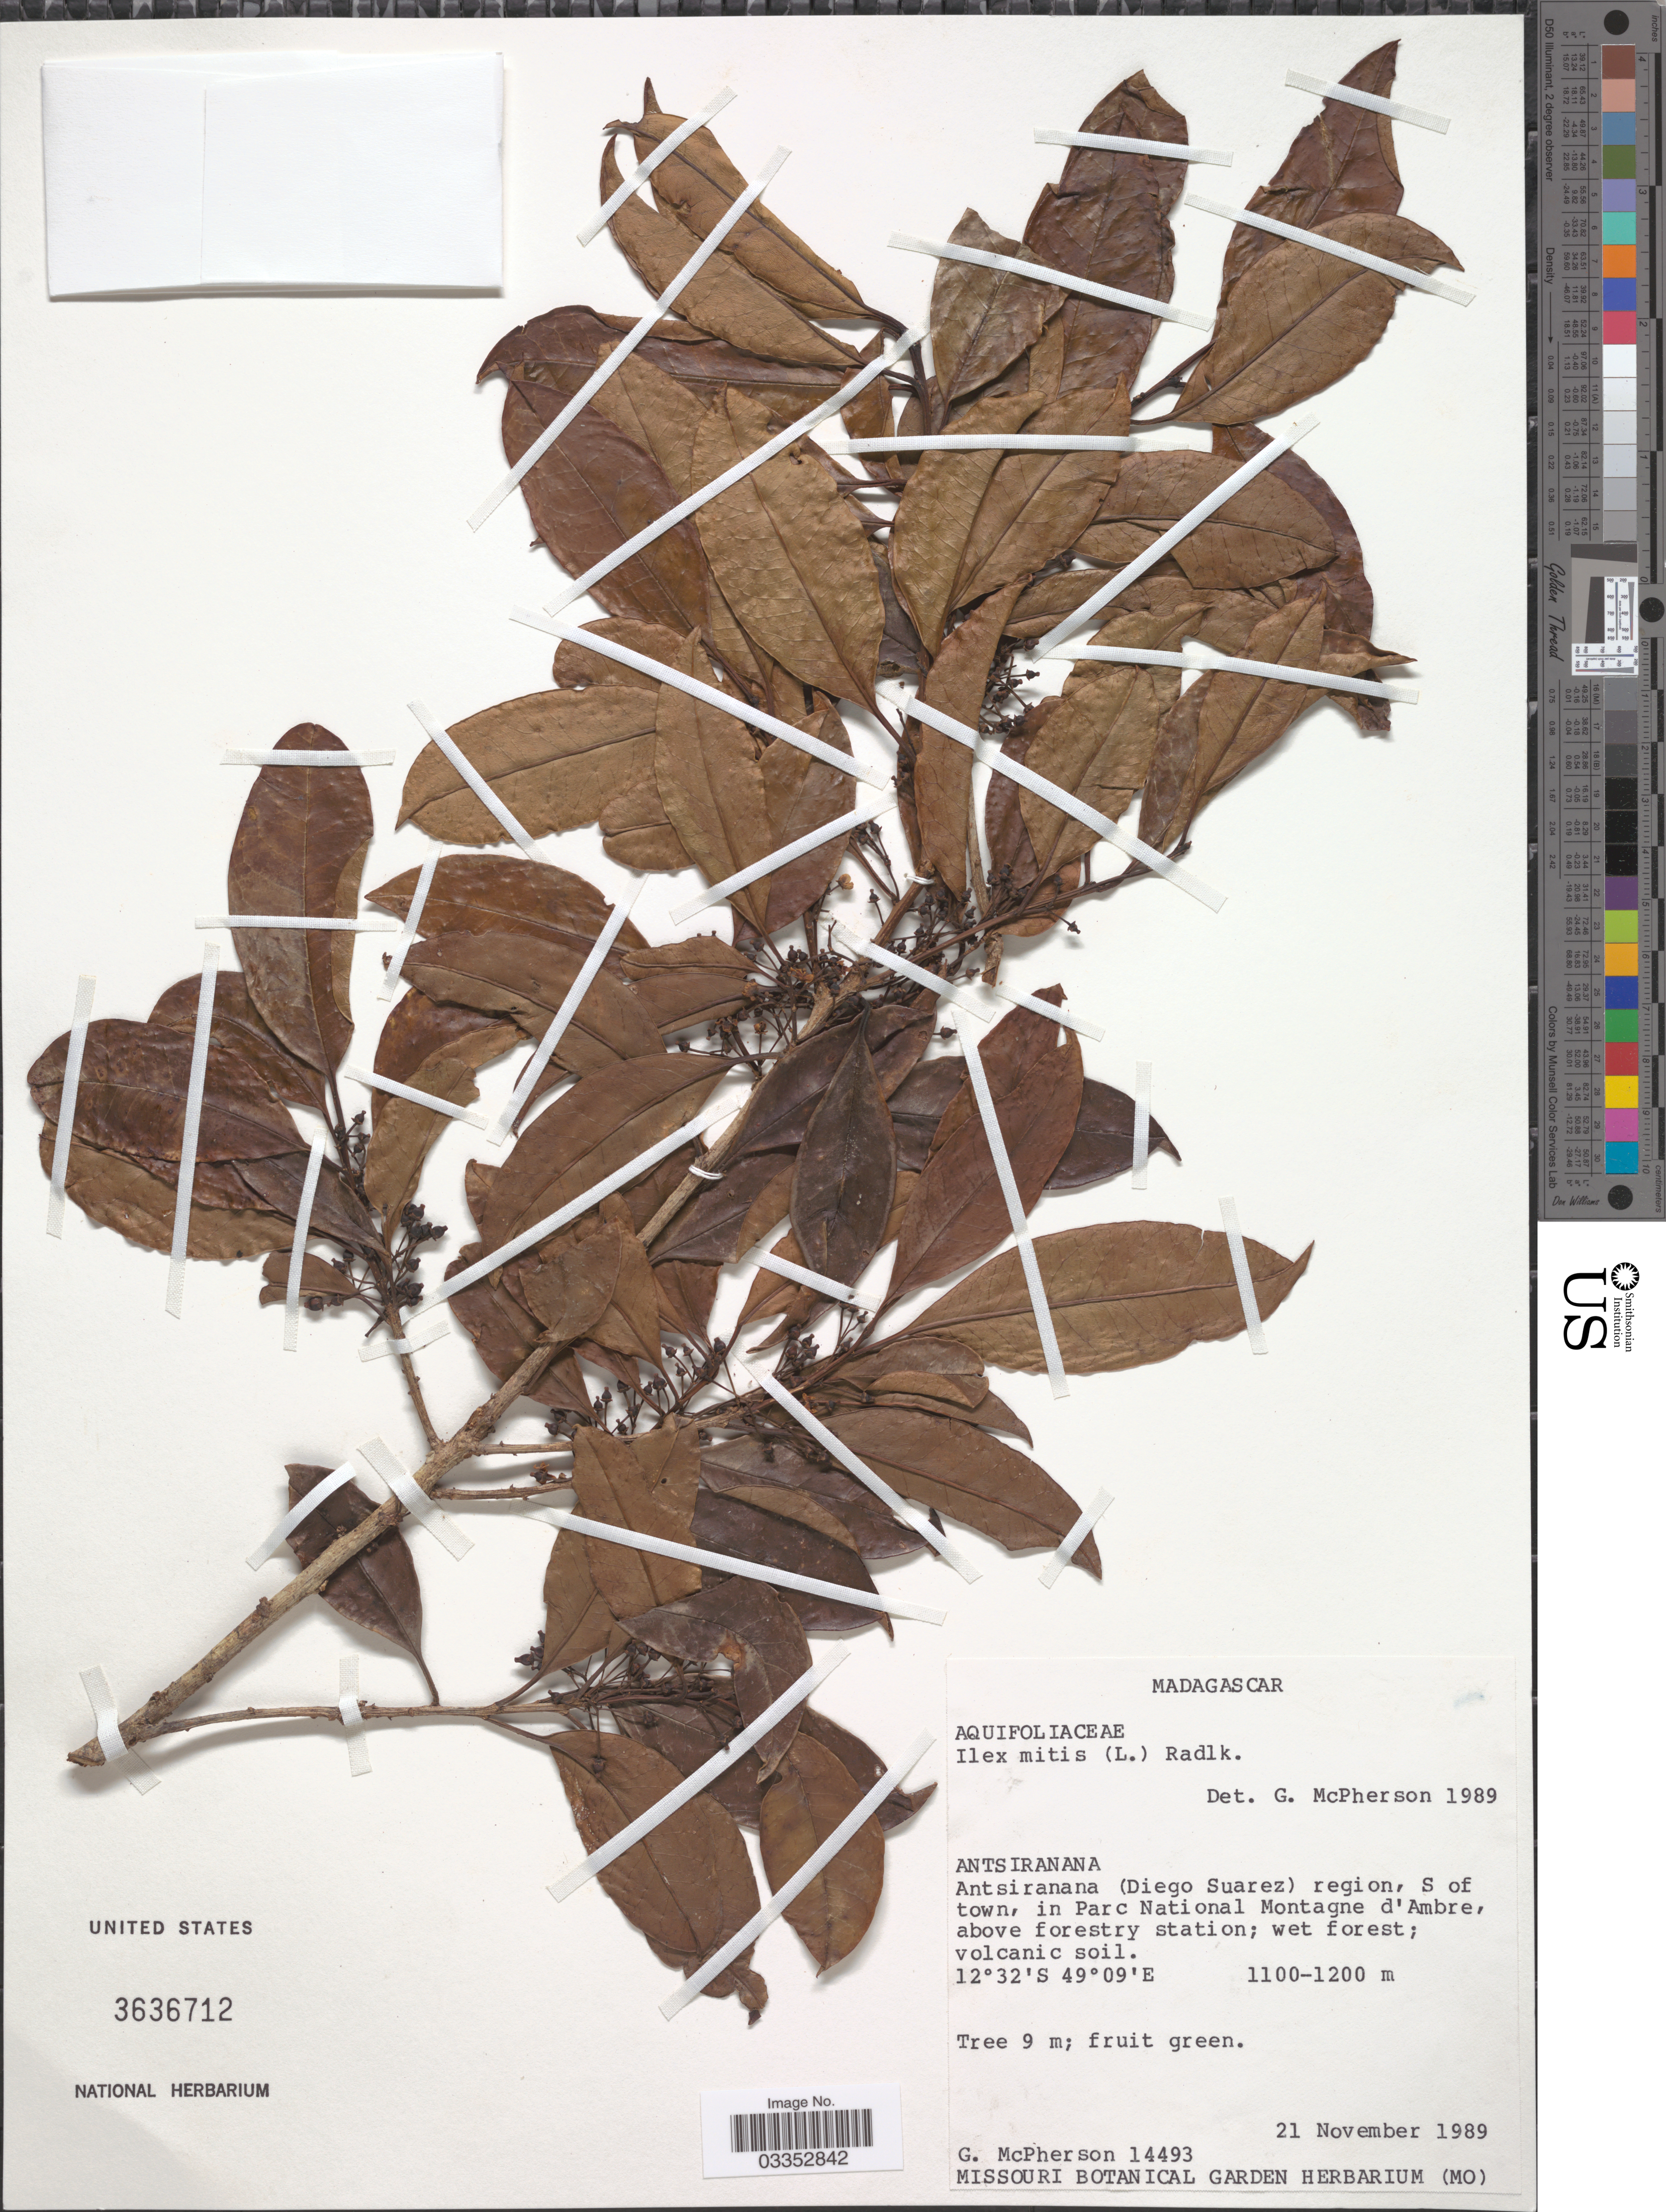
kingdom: Plantae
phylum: Tracheophyta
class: Magnoliopsida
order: Aquifoliales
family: Aquifoliaceae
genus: Ilex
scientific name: Ilex mitis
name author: (L.) Radlk.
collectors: G. McPherson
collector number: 14493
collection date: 1989-11-21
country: Madagascar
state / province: Diana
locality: Antsiranana (Diego Suarez) region, S of town, in Parc National Montagne d'Ambre.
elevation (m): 1100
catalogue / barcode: US 3636712